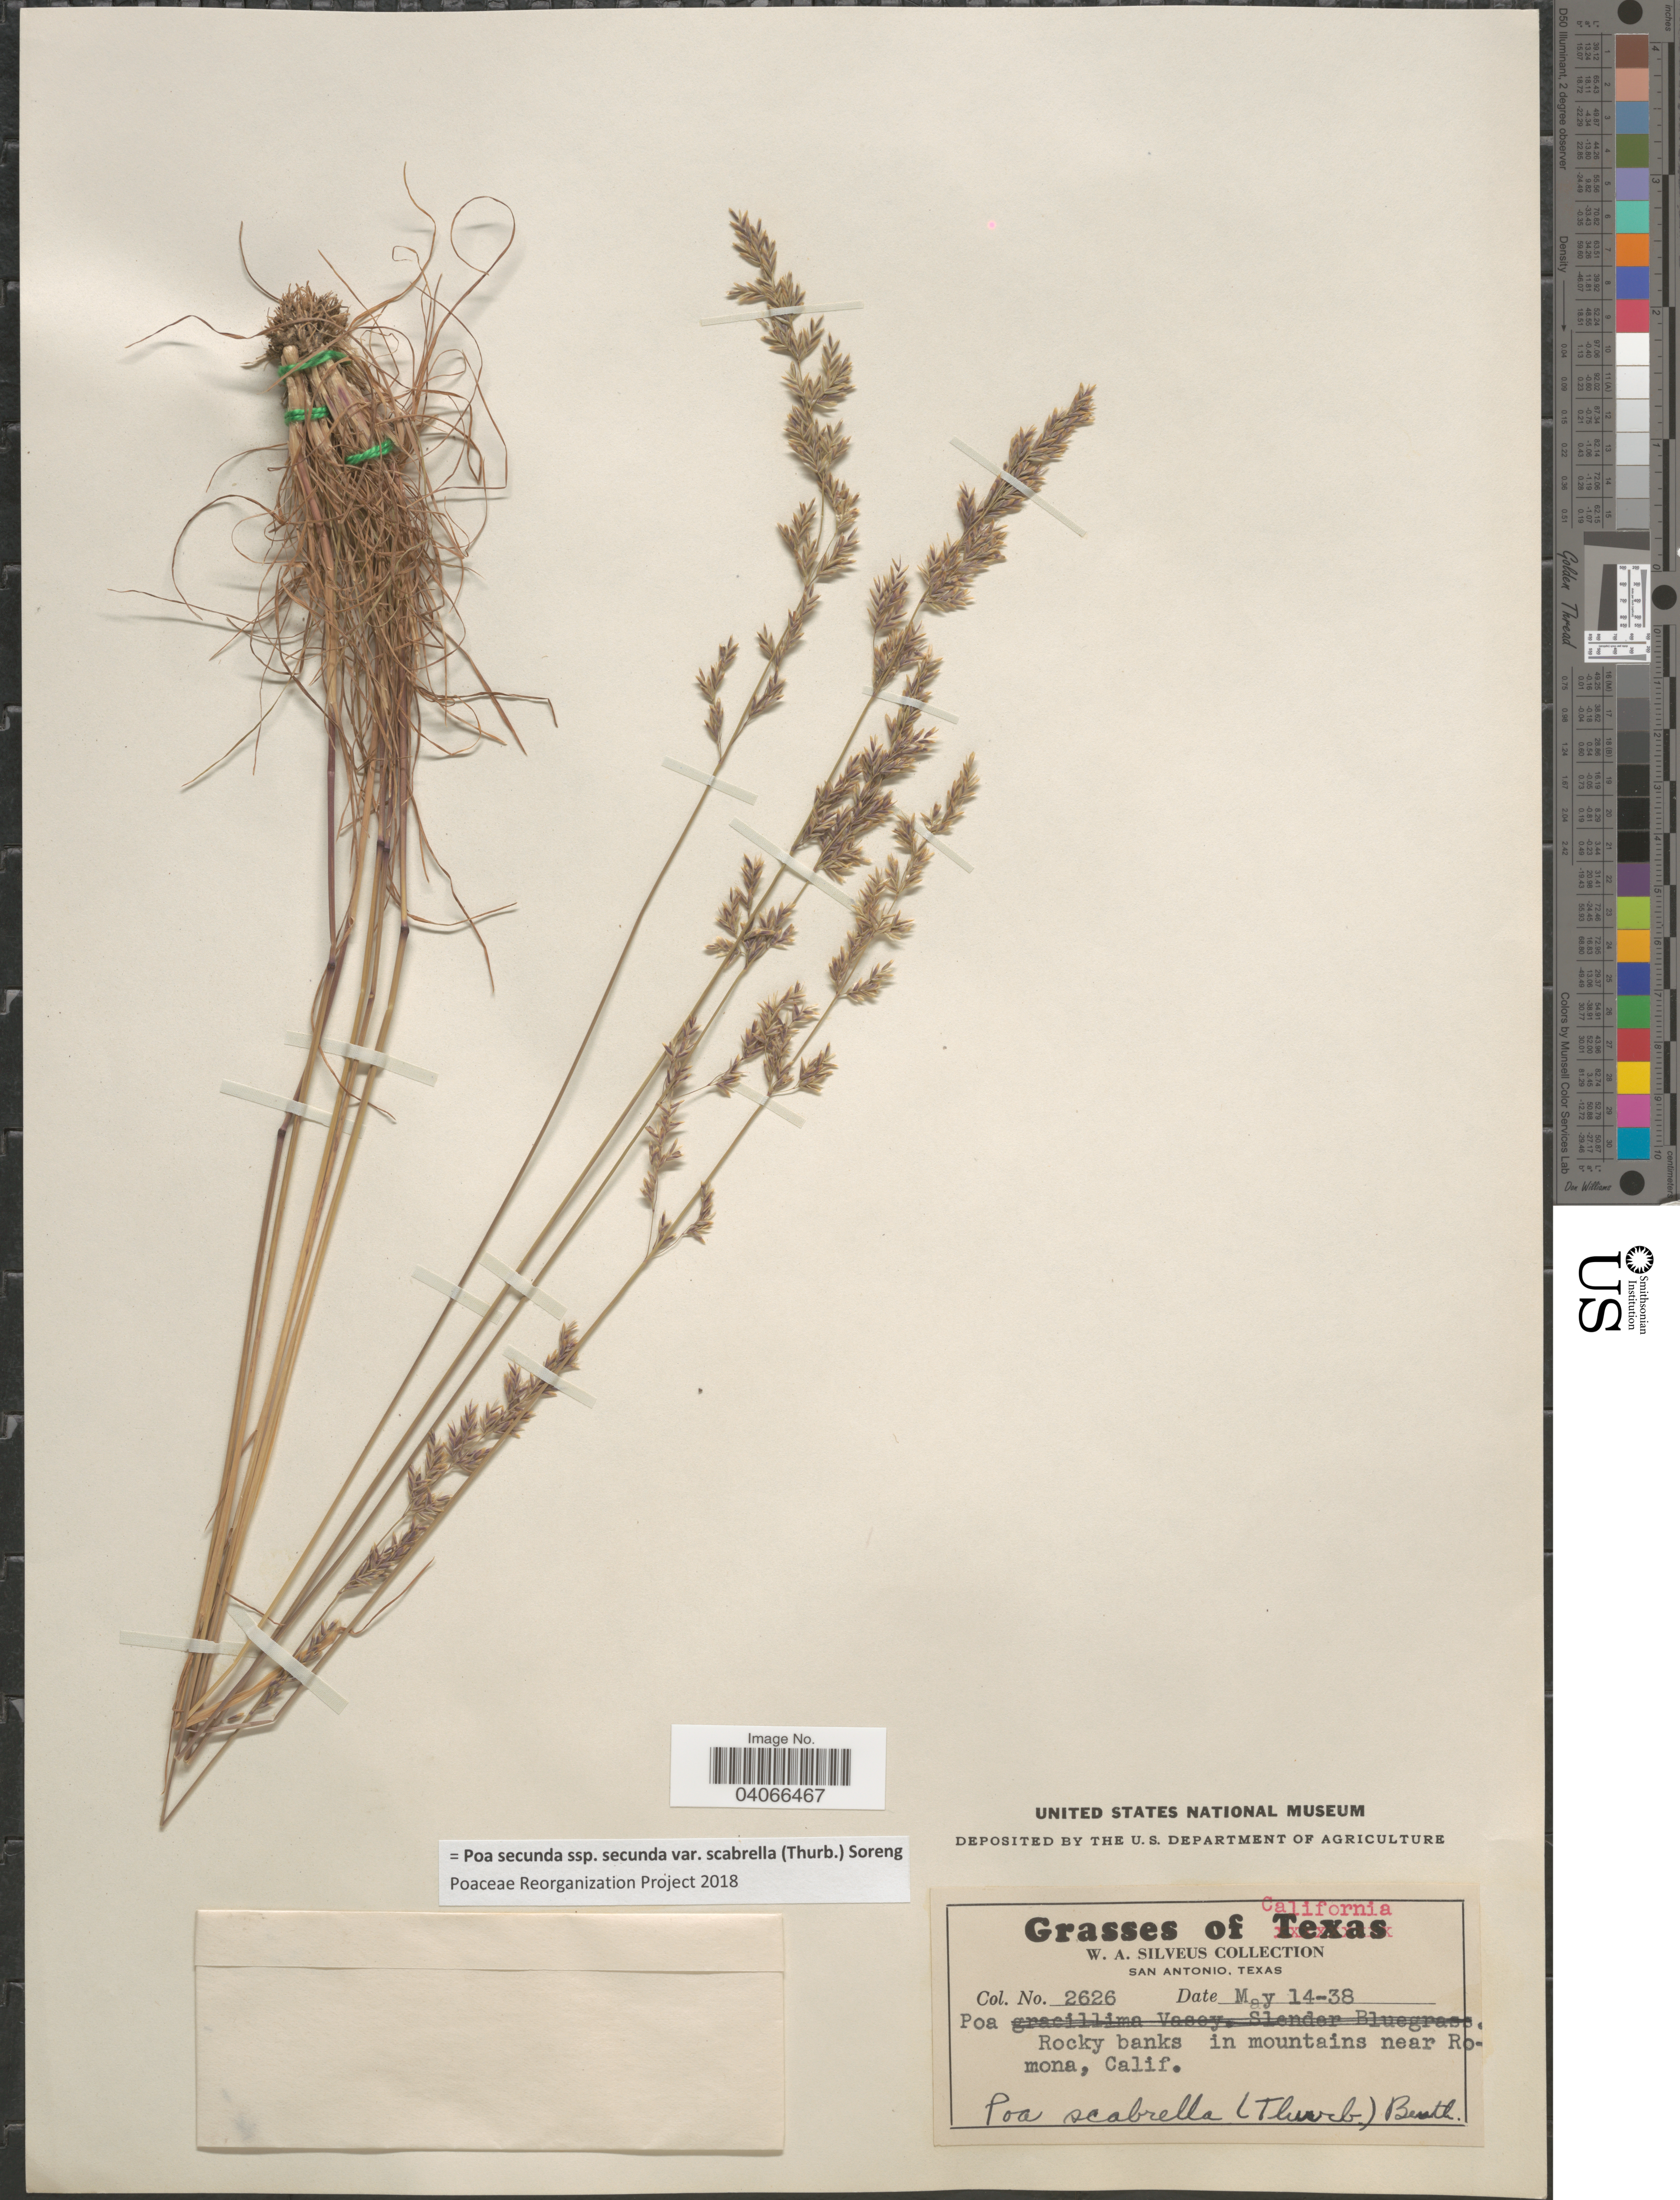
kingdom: Plantae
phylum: Tracheophyta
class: Liliopsida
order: Poales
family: Poaceae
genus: Poa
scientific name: Poa secunda subsp. secunda var. scabrella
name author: (Thurb.) Soreng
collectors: W. Silveus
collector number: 2626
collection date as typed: Transcribed d/m/y: 14/5/38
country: United States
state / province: California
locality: Rocky banks in mountains near Romana.